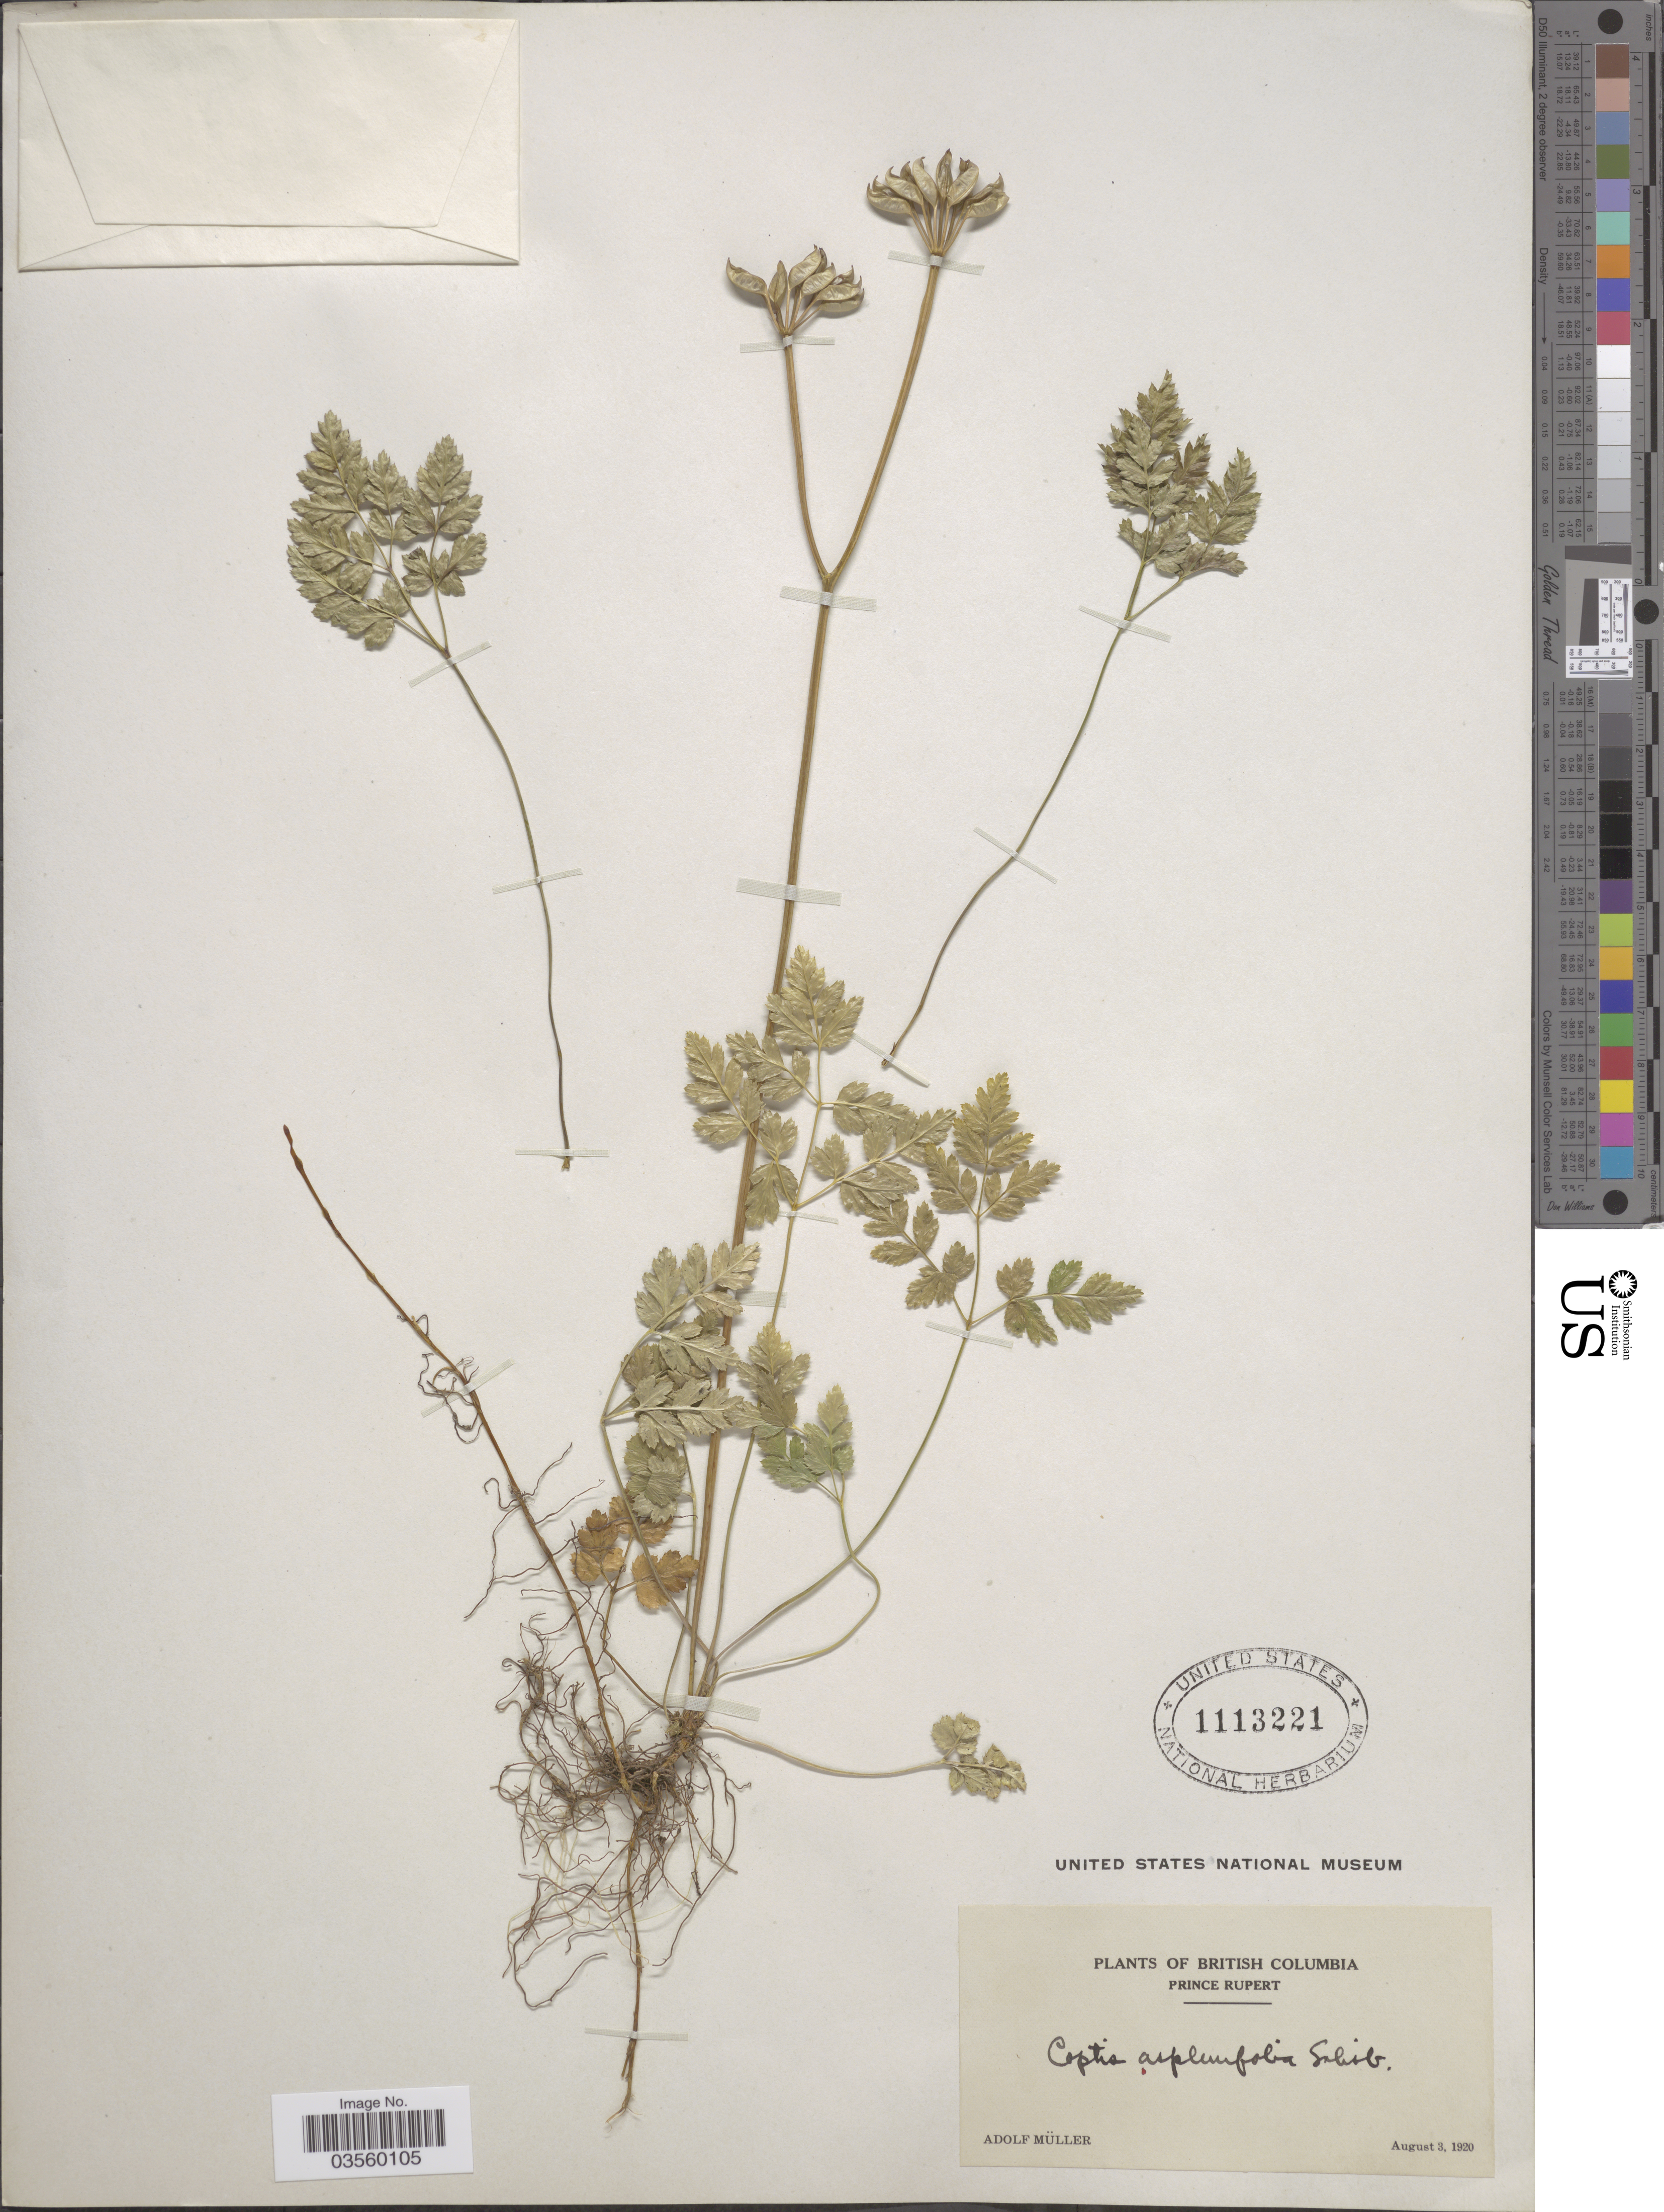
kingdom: Plantae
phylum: Tracheophyta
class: Magnoliopsida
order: Ranunculales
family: Ranunculaceae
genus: Coptis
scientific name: Coptis laciniata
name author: A. Gray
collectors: A. Muller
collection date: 1920-08-03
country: Canada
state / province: British Columbia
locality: Prince Rupert.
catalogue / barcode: US 1113221